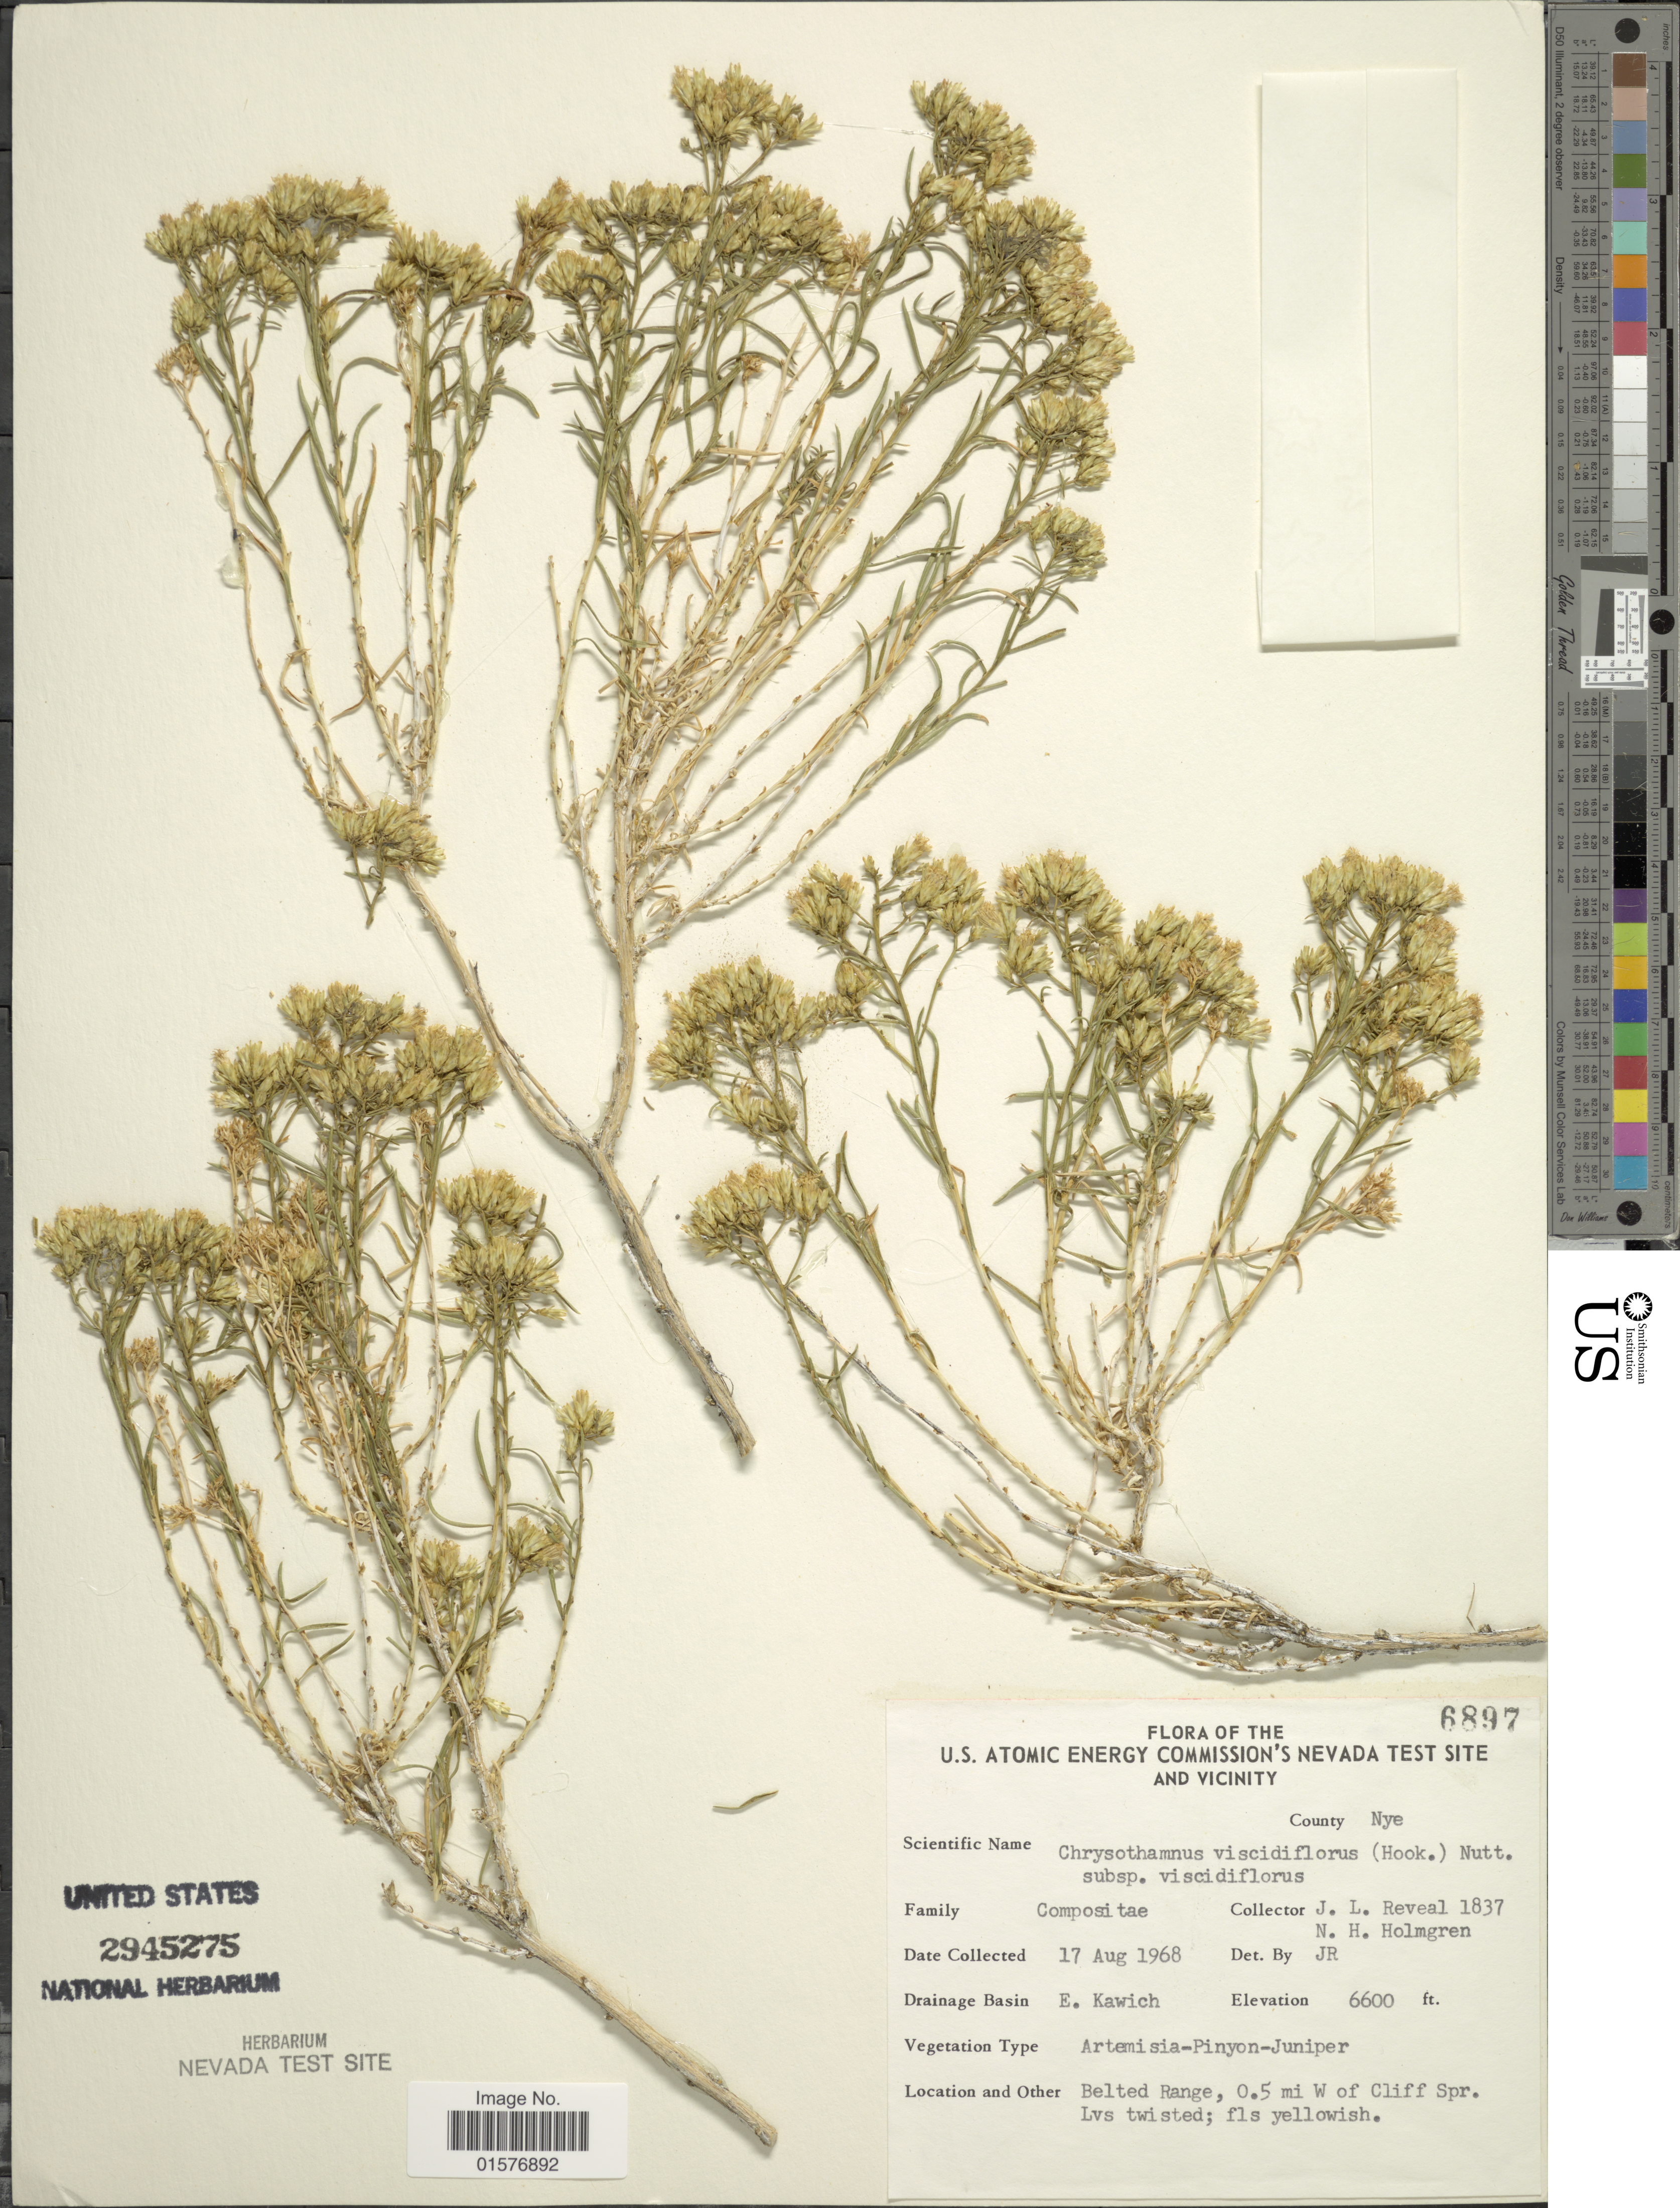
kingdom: Plantae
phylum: Tracheophyta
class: Magnoliopsida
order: Asterales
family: Asteraceae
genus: Chrysothamnus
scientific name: Chrysothamnus viscidiflorus subsp. viscidiflorus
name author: (Hook.) Nutt.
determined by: Urbatsch, Lowell E., Curator (LSU), Louisiana State University (UNITED STATES)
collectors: J. L. Reveal & N. H. Holmgren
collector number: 1837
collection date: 1968-08-17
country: United States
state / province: Nevada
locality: U.S. Atomic Energy Commission's Nevada Test Site And Vicinity, County Nye, Drainage Basin E. Kawich, belted Range, 0.5 mi W of Cliff Spr.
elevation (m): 2012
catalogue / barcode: US 2945275